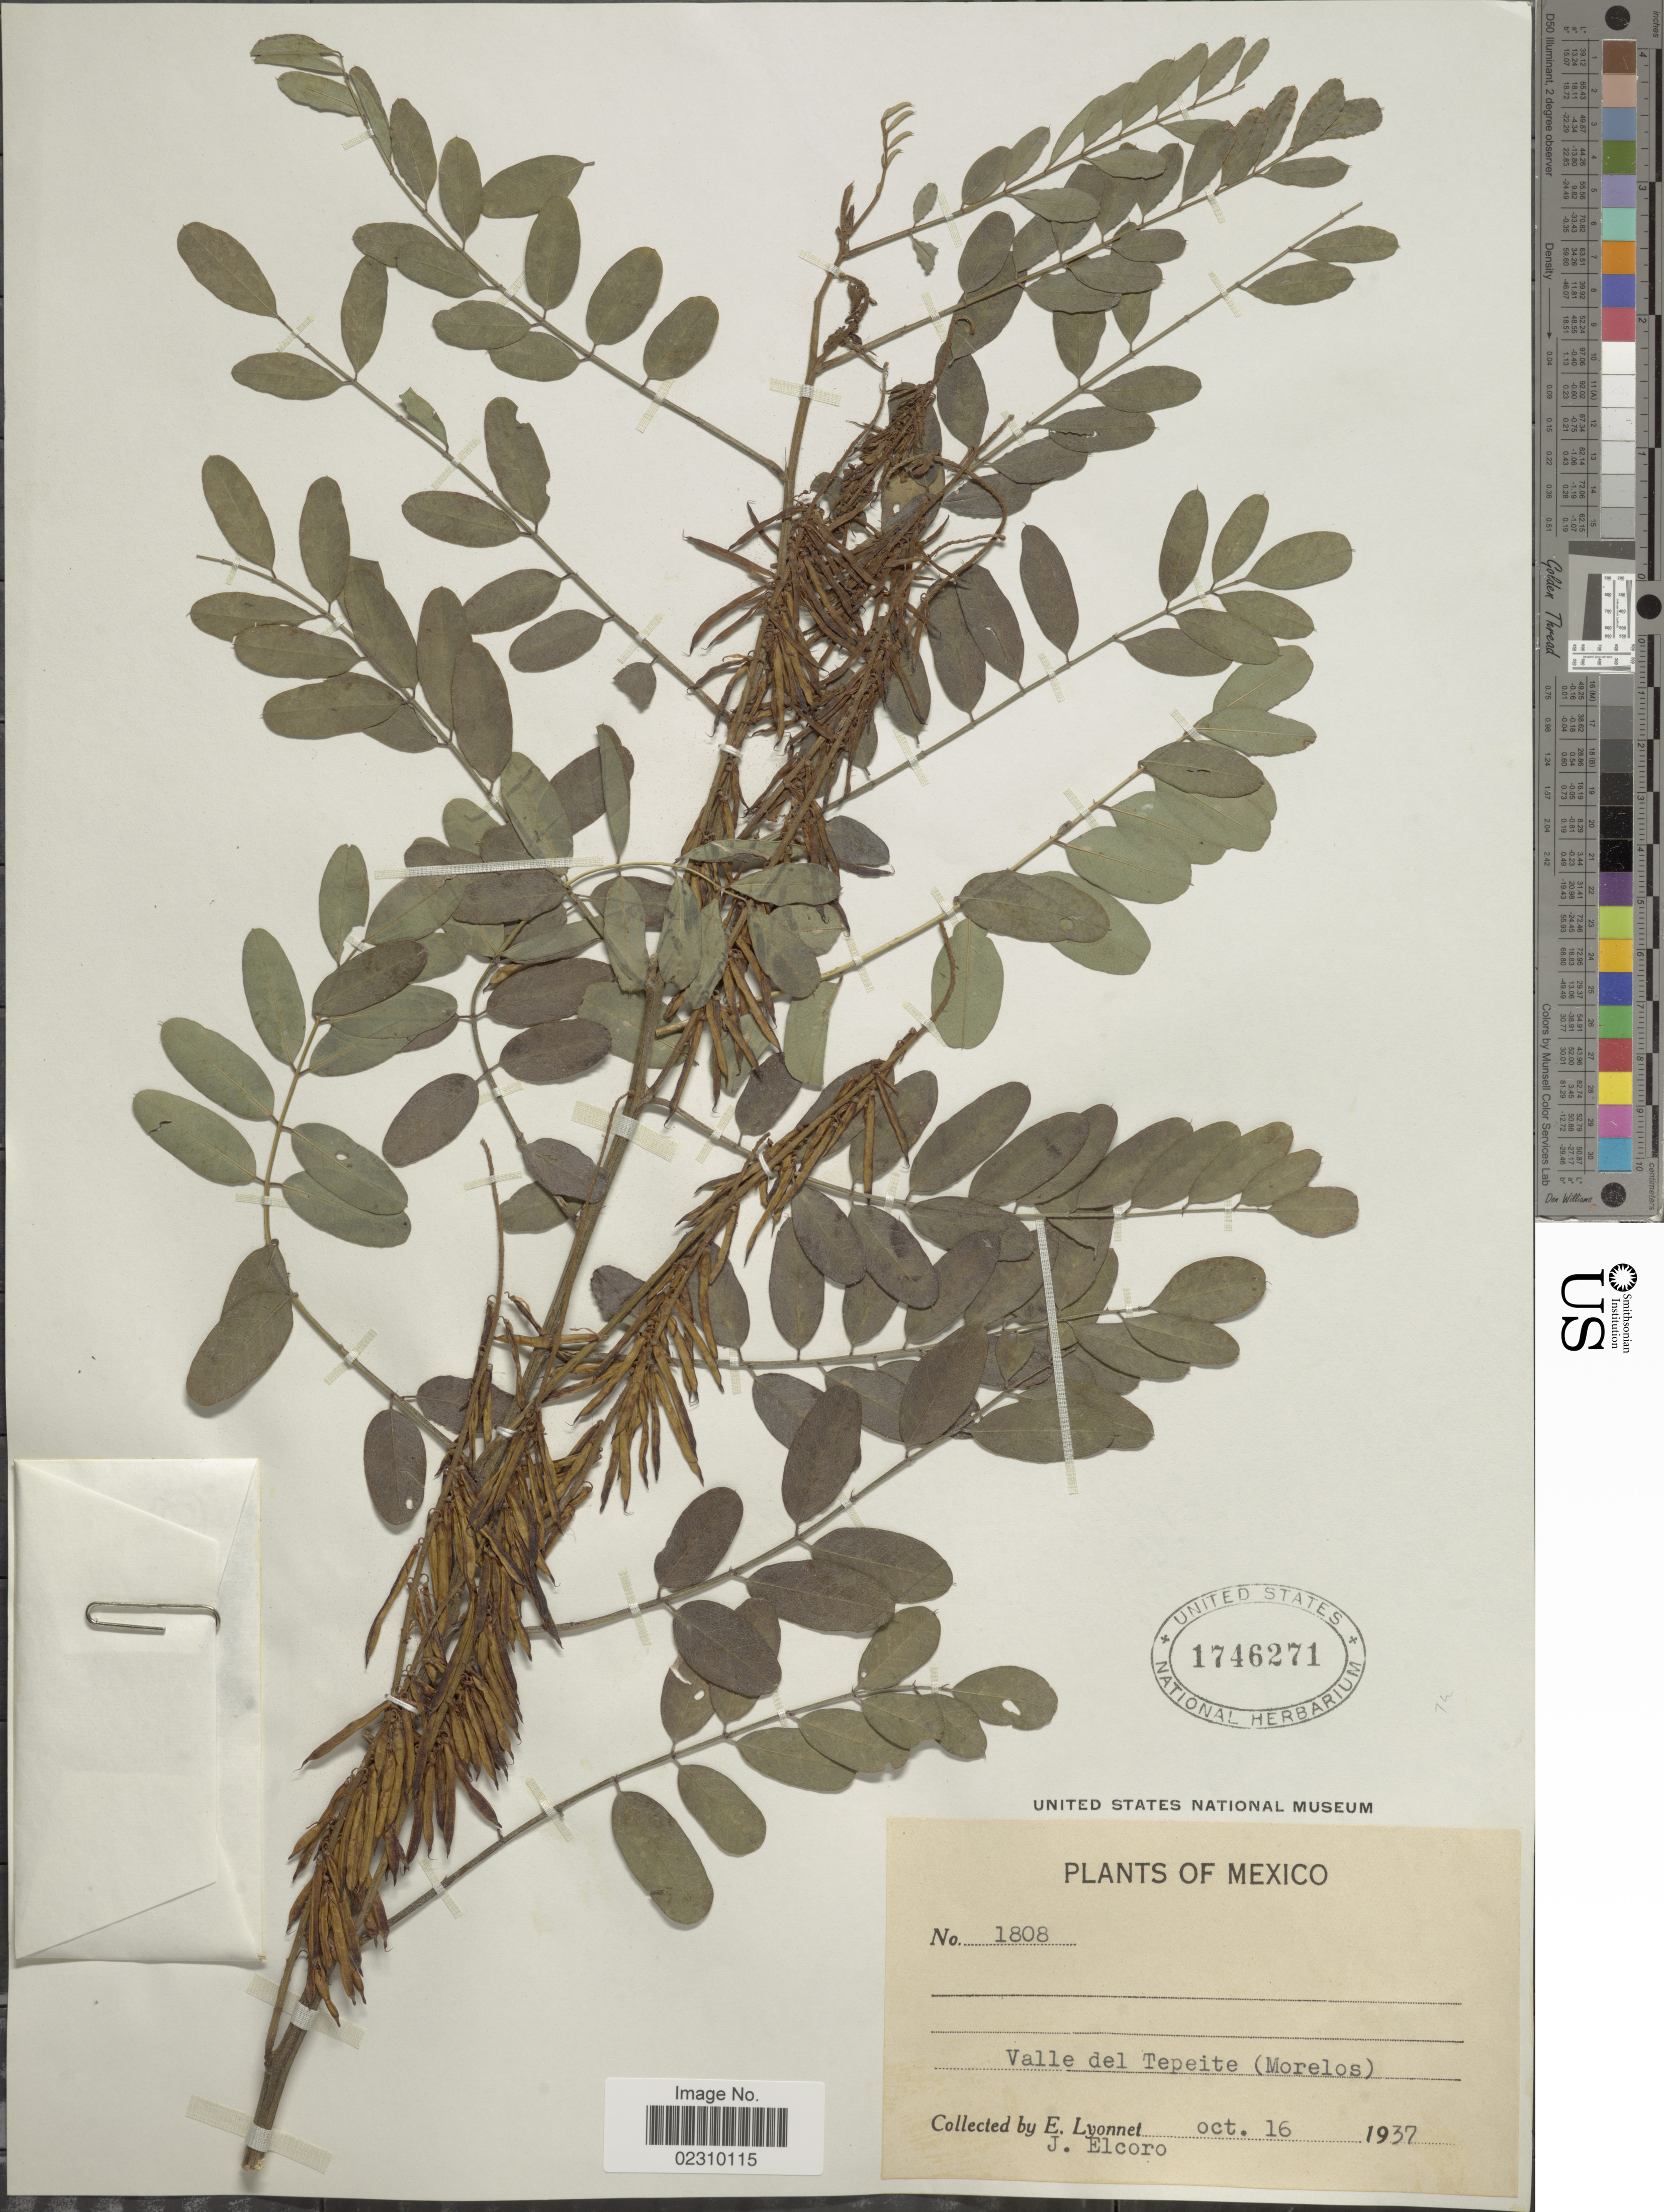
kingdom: Plantae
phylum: Tracheophyta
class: Magnoliopsida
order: Fabales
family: Fabaceae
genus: Indigofera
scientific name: Indigofera sp.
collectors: E. Lyonnet & J. Elcoro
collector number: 1808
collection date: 1937-10-16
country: Mexico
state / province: Morelos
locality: Valle del Tepeite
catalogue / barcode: US 1746271